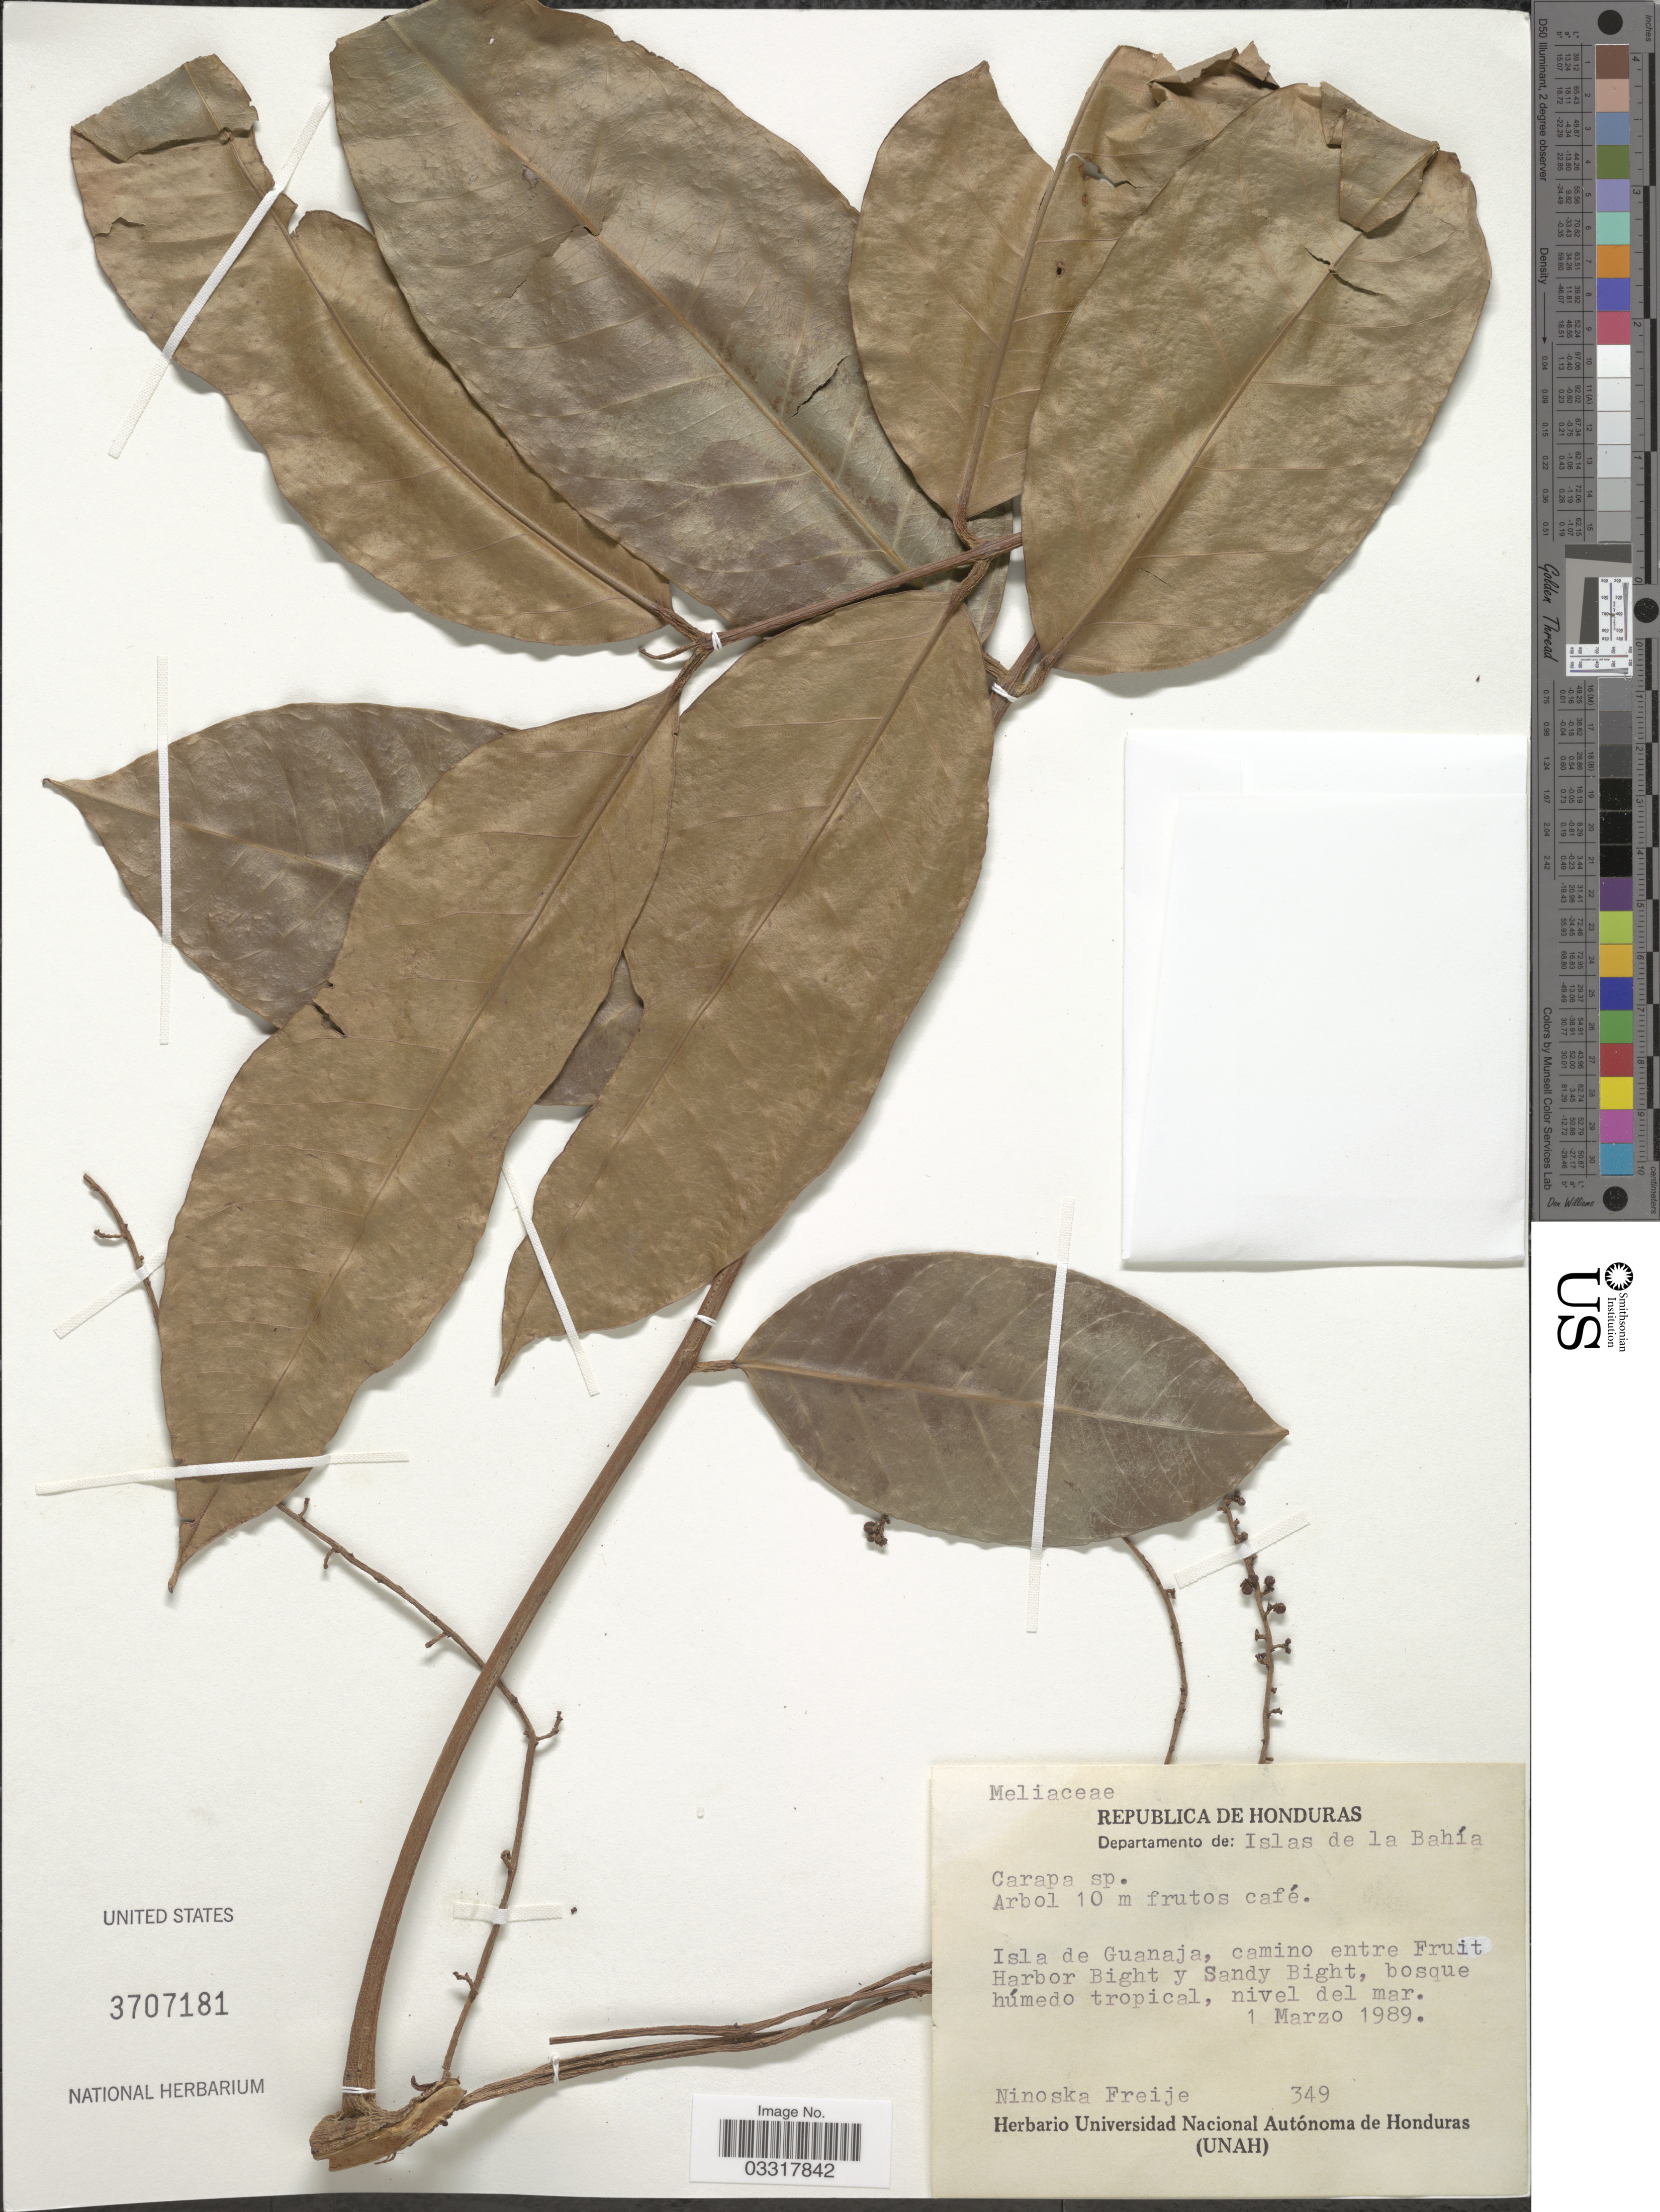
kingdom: Plantae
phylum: Tracheophyta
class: Magnoliopsida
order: Sapindales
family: Meliaceae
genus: Carapa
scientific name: Carapa sp.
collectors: N. Freije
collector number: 349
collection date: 1989-03-01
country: Honduras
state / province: Islas de la Bahía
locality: Departamento de: Islas de la Bahía. Isla de Guanaja, camino entre Fruit Harbor Bight y Sandy Bight.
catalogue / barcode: US 3707181